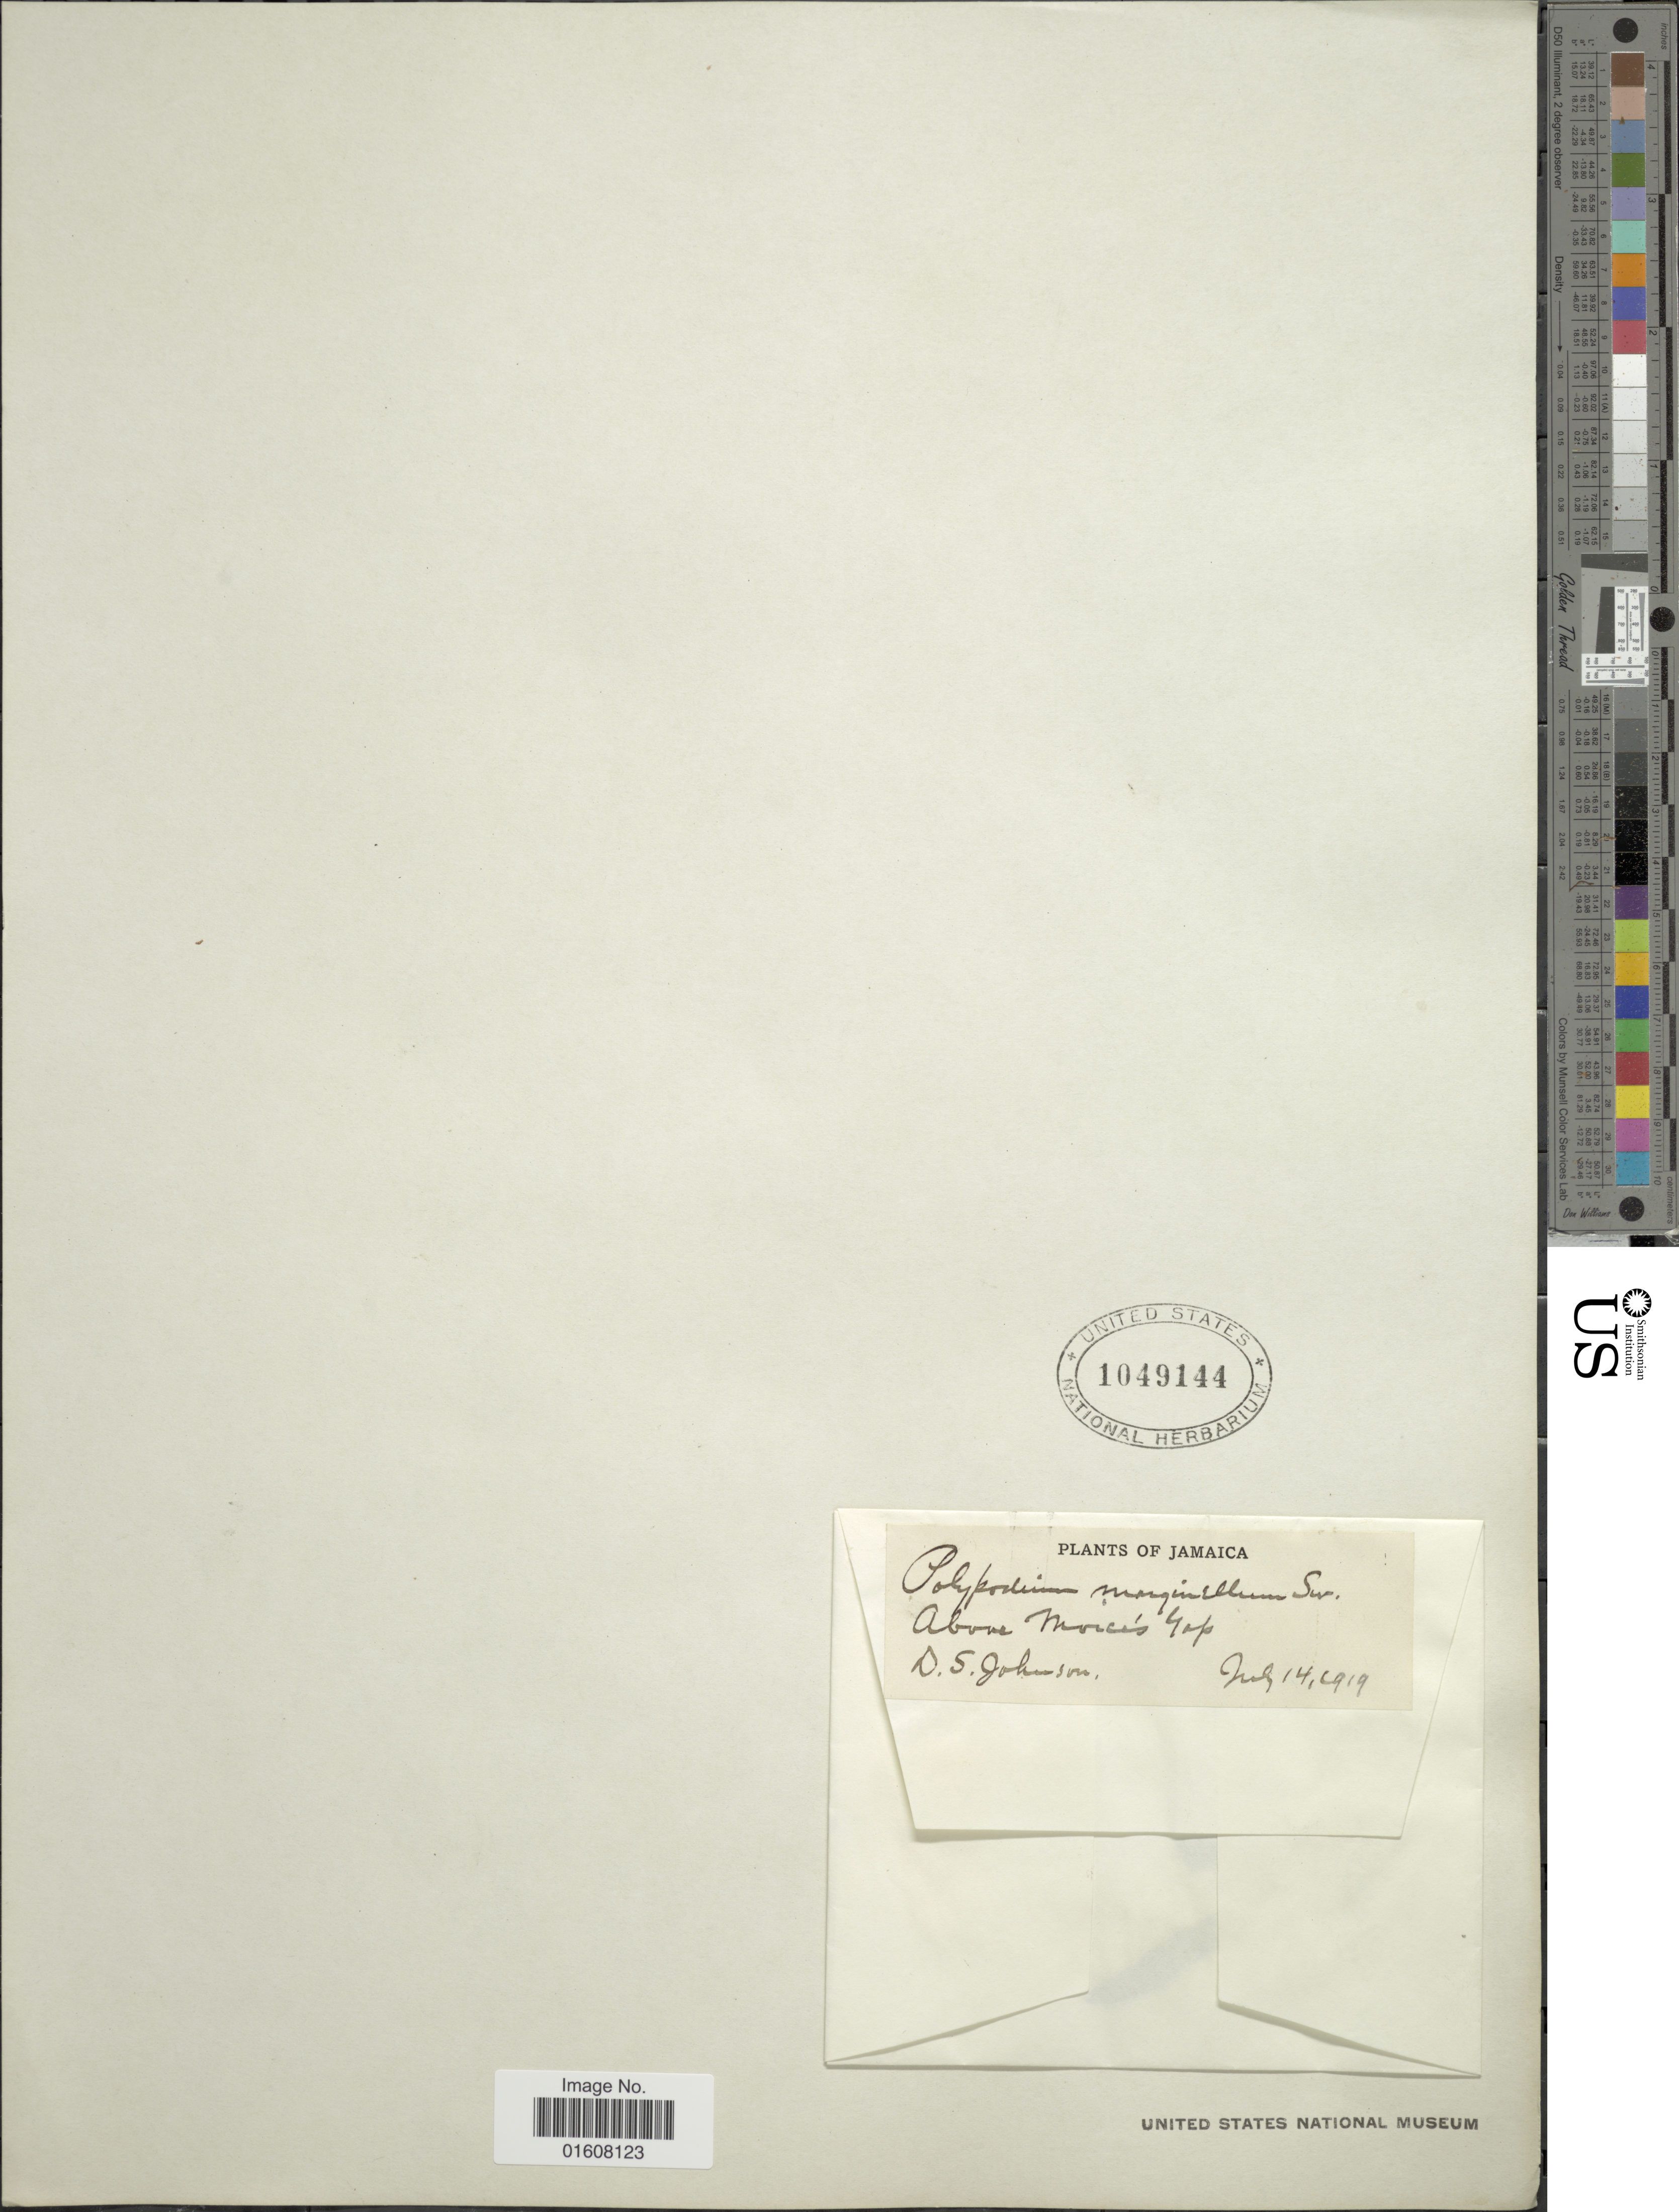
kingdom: Plantae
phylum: Tracheophyta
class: Polypodiopsida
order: Polypodiales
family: Polypodiaceae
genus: Grammitis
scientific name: Grammitis marginella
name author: (Sw.) Sw.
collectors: D. S. Johnson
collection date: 1919-07-14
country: Jamaica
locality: Above Morce's Gap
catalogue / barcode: US 1049144